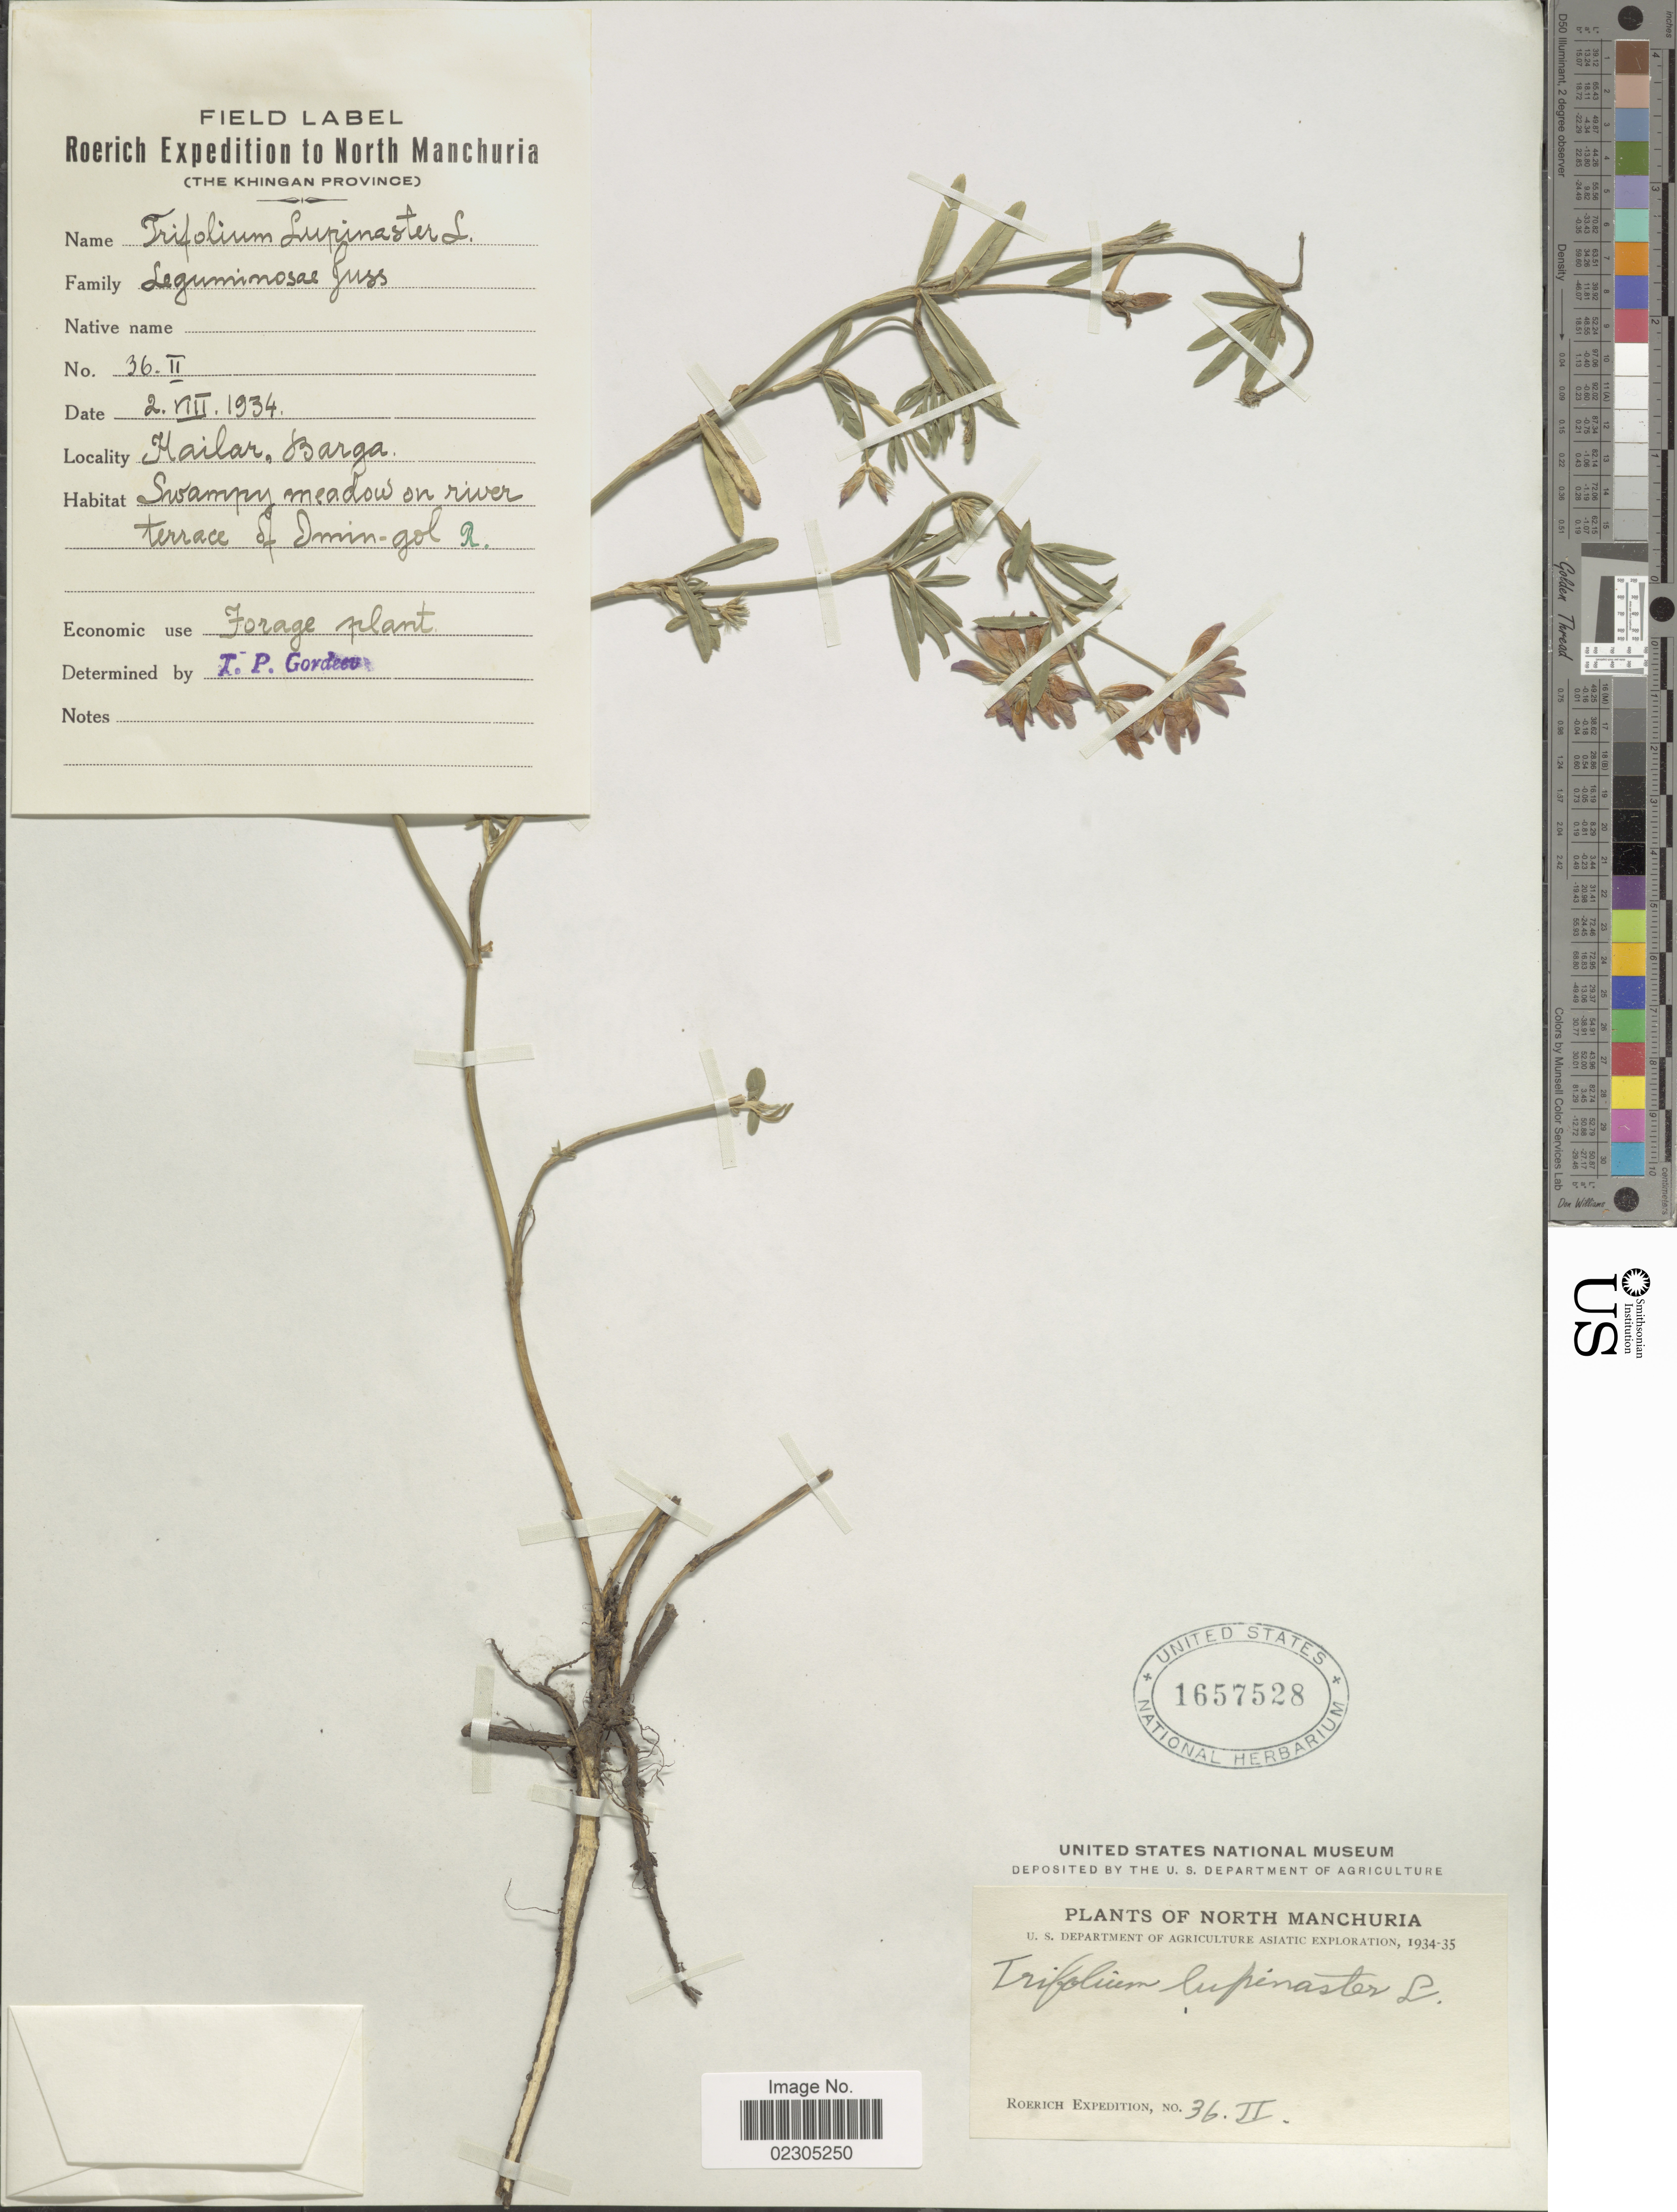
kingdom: Plantae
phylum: Tracheophyta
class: Magnoliopsida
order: Fabales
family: Fabaceae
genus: Trifolium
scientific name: Trifolium lupinaster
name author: L.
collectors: Roerich Expedition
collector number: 36.II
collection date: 1934-08-02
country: China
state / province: Heilongjiang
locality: North Manchuria.The Khingan Province. Hailar, Barga.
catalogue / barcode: US 1657528